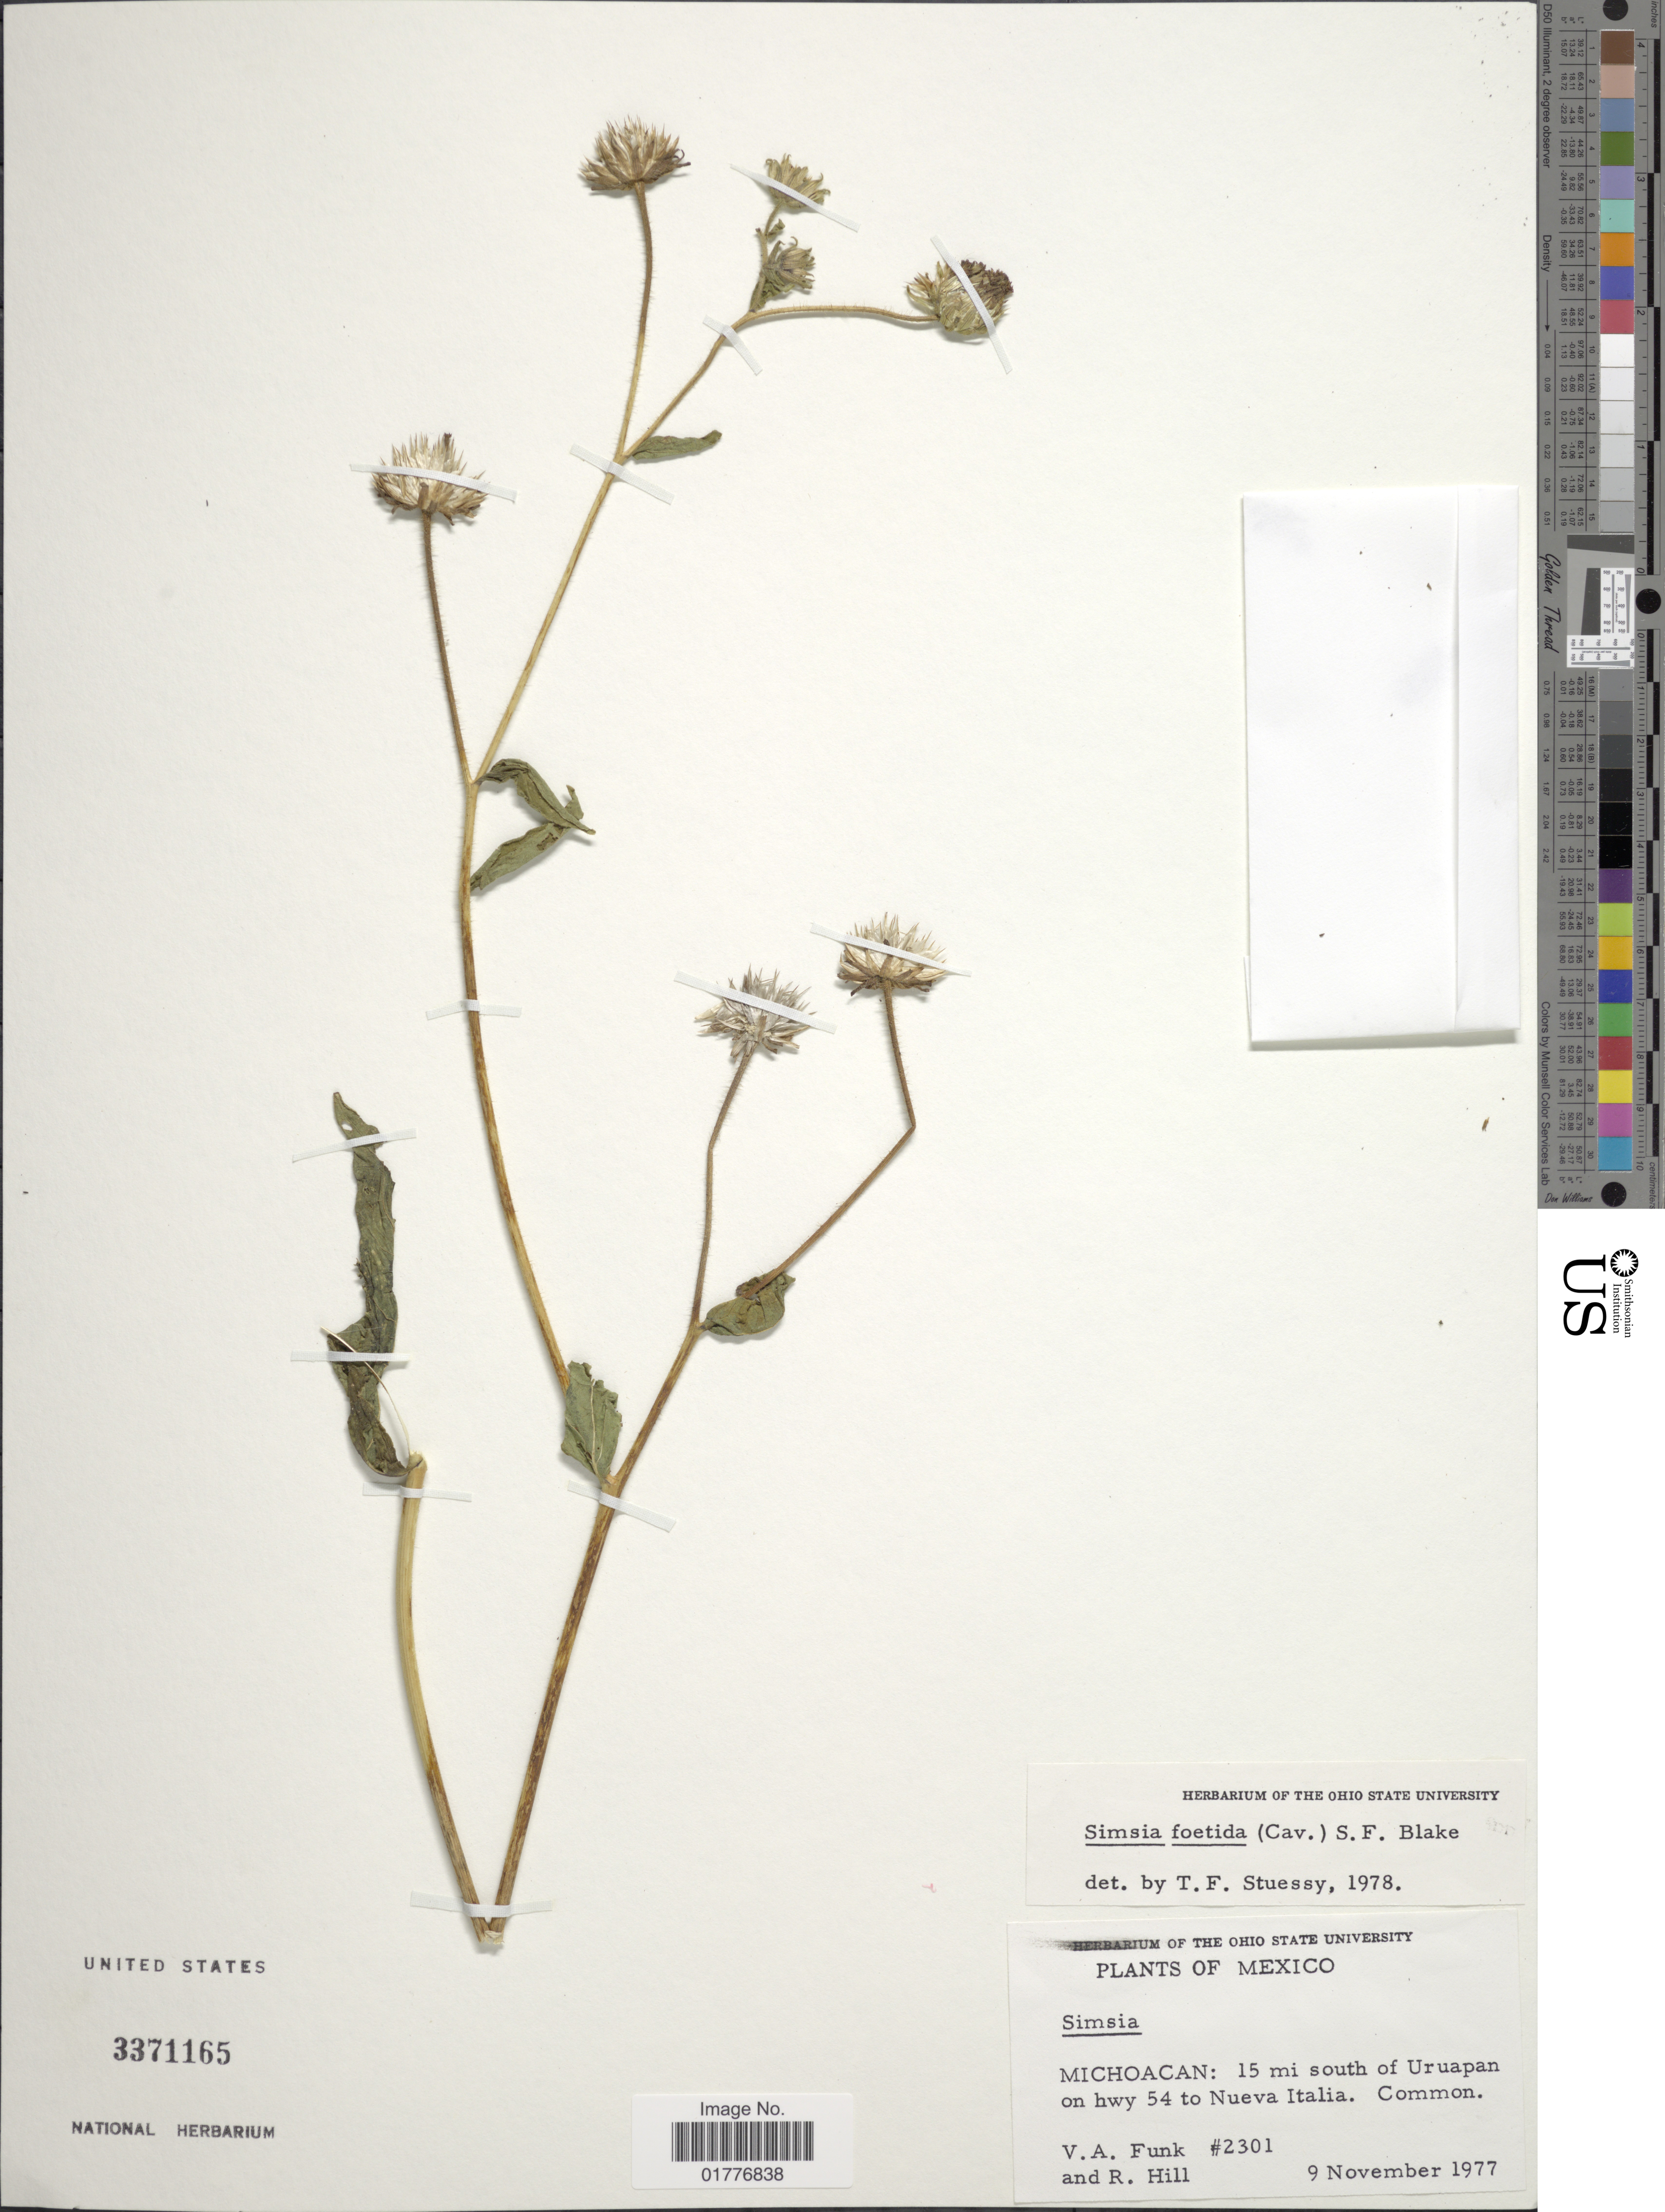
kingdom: Plantae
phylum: Tracheophyta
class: Magnoliopsida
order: Asterales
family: Asteraceae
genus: Simsia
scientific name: Simsia foetida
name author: (Cav.) S.F. Blake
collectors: V. Funk & R. Hill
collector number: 2301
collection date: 1977-11-09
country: Mexico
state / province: Michoacán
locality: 15 mi. south of Uruapan on hwy 54 to Nueva Italia, Common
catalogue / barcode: US 3371165